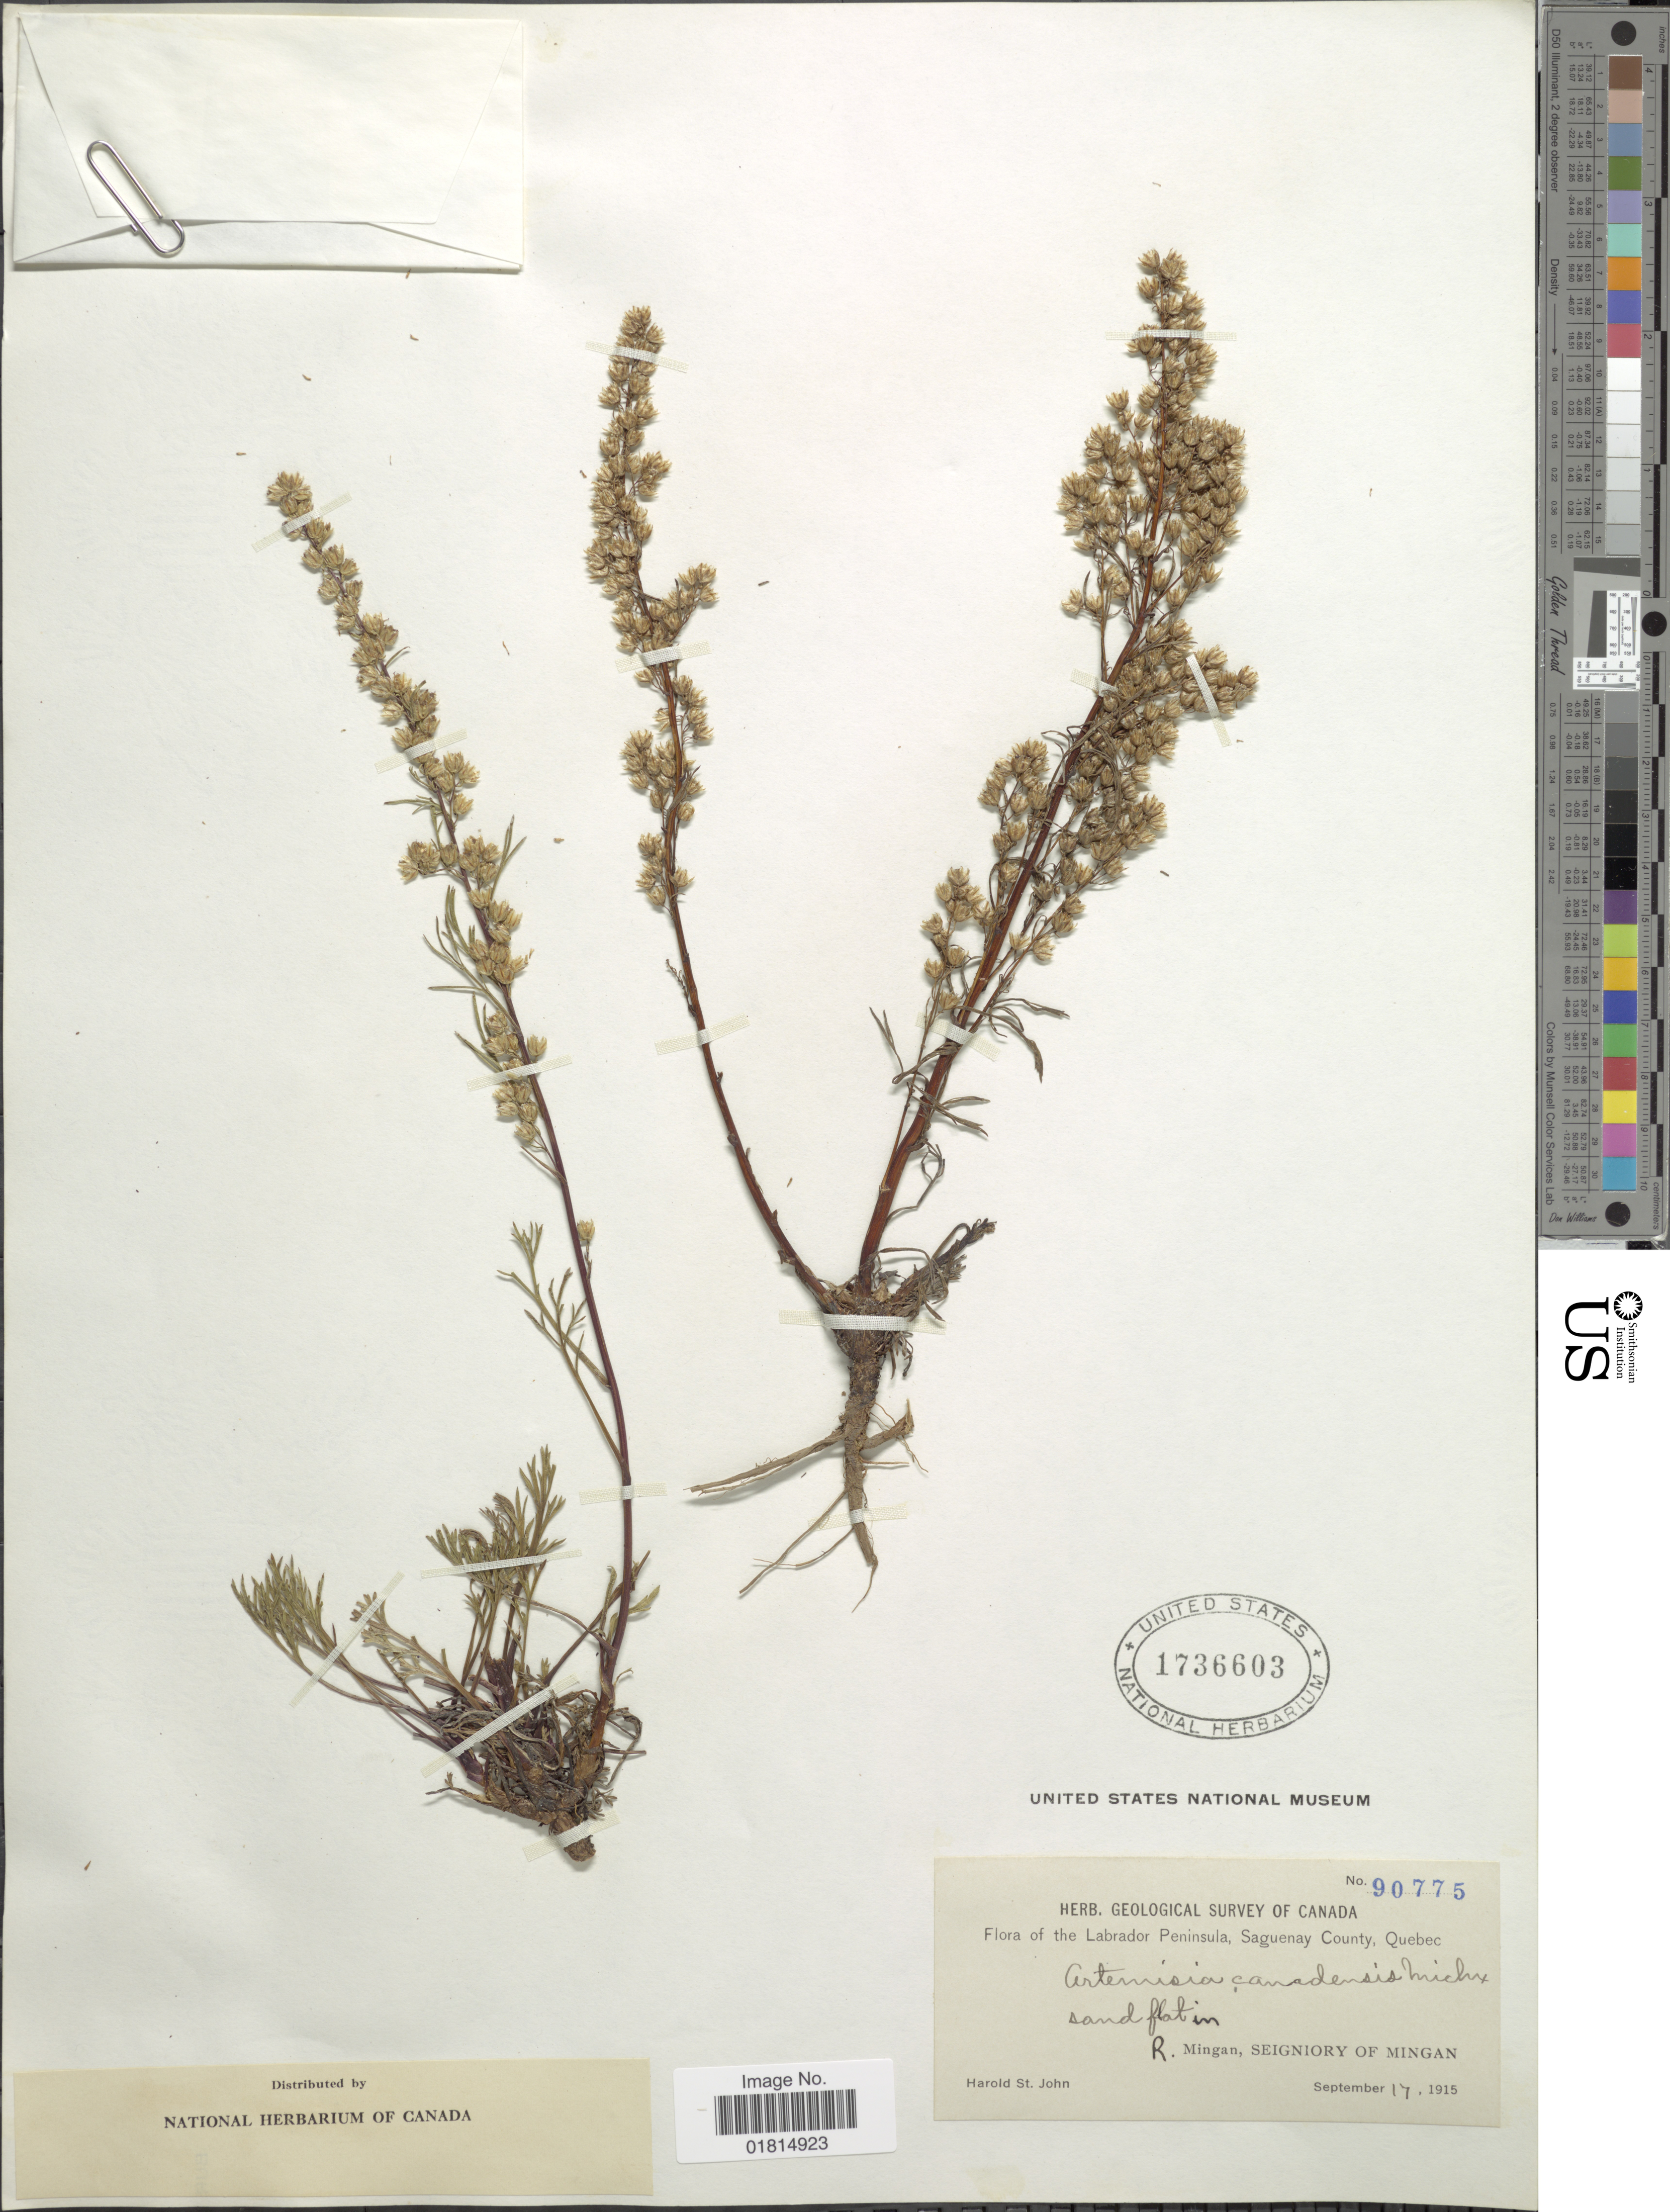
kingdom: Plantae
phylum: Tracheophyta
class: Magnoliopsida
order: Asterales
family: Asteraceae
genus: Artemisia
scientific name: Artemisia canadensis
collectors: H. St. John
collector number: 90775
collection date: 1915-09-17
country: Canada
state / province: Quebec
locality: Labrador Peninsula, Saguenay County, Quebec. R. Mingan, Seigniory of Mingan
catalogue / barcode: US 1736603